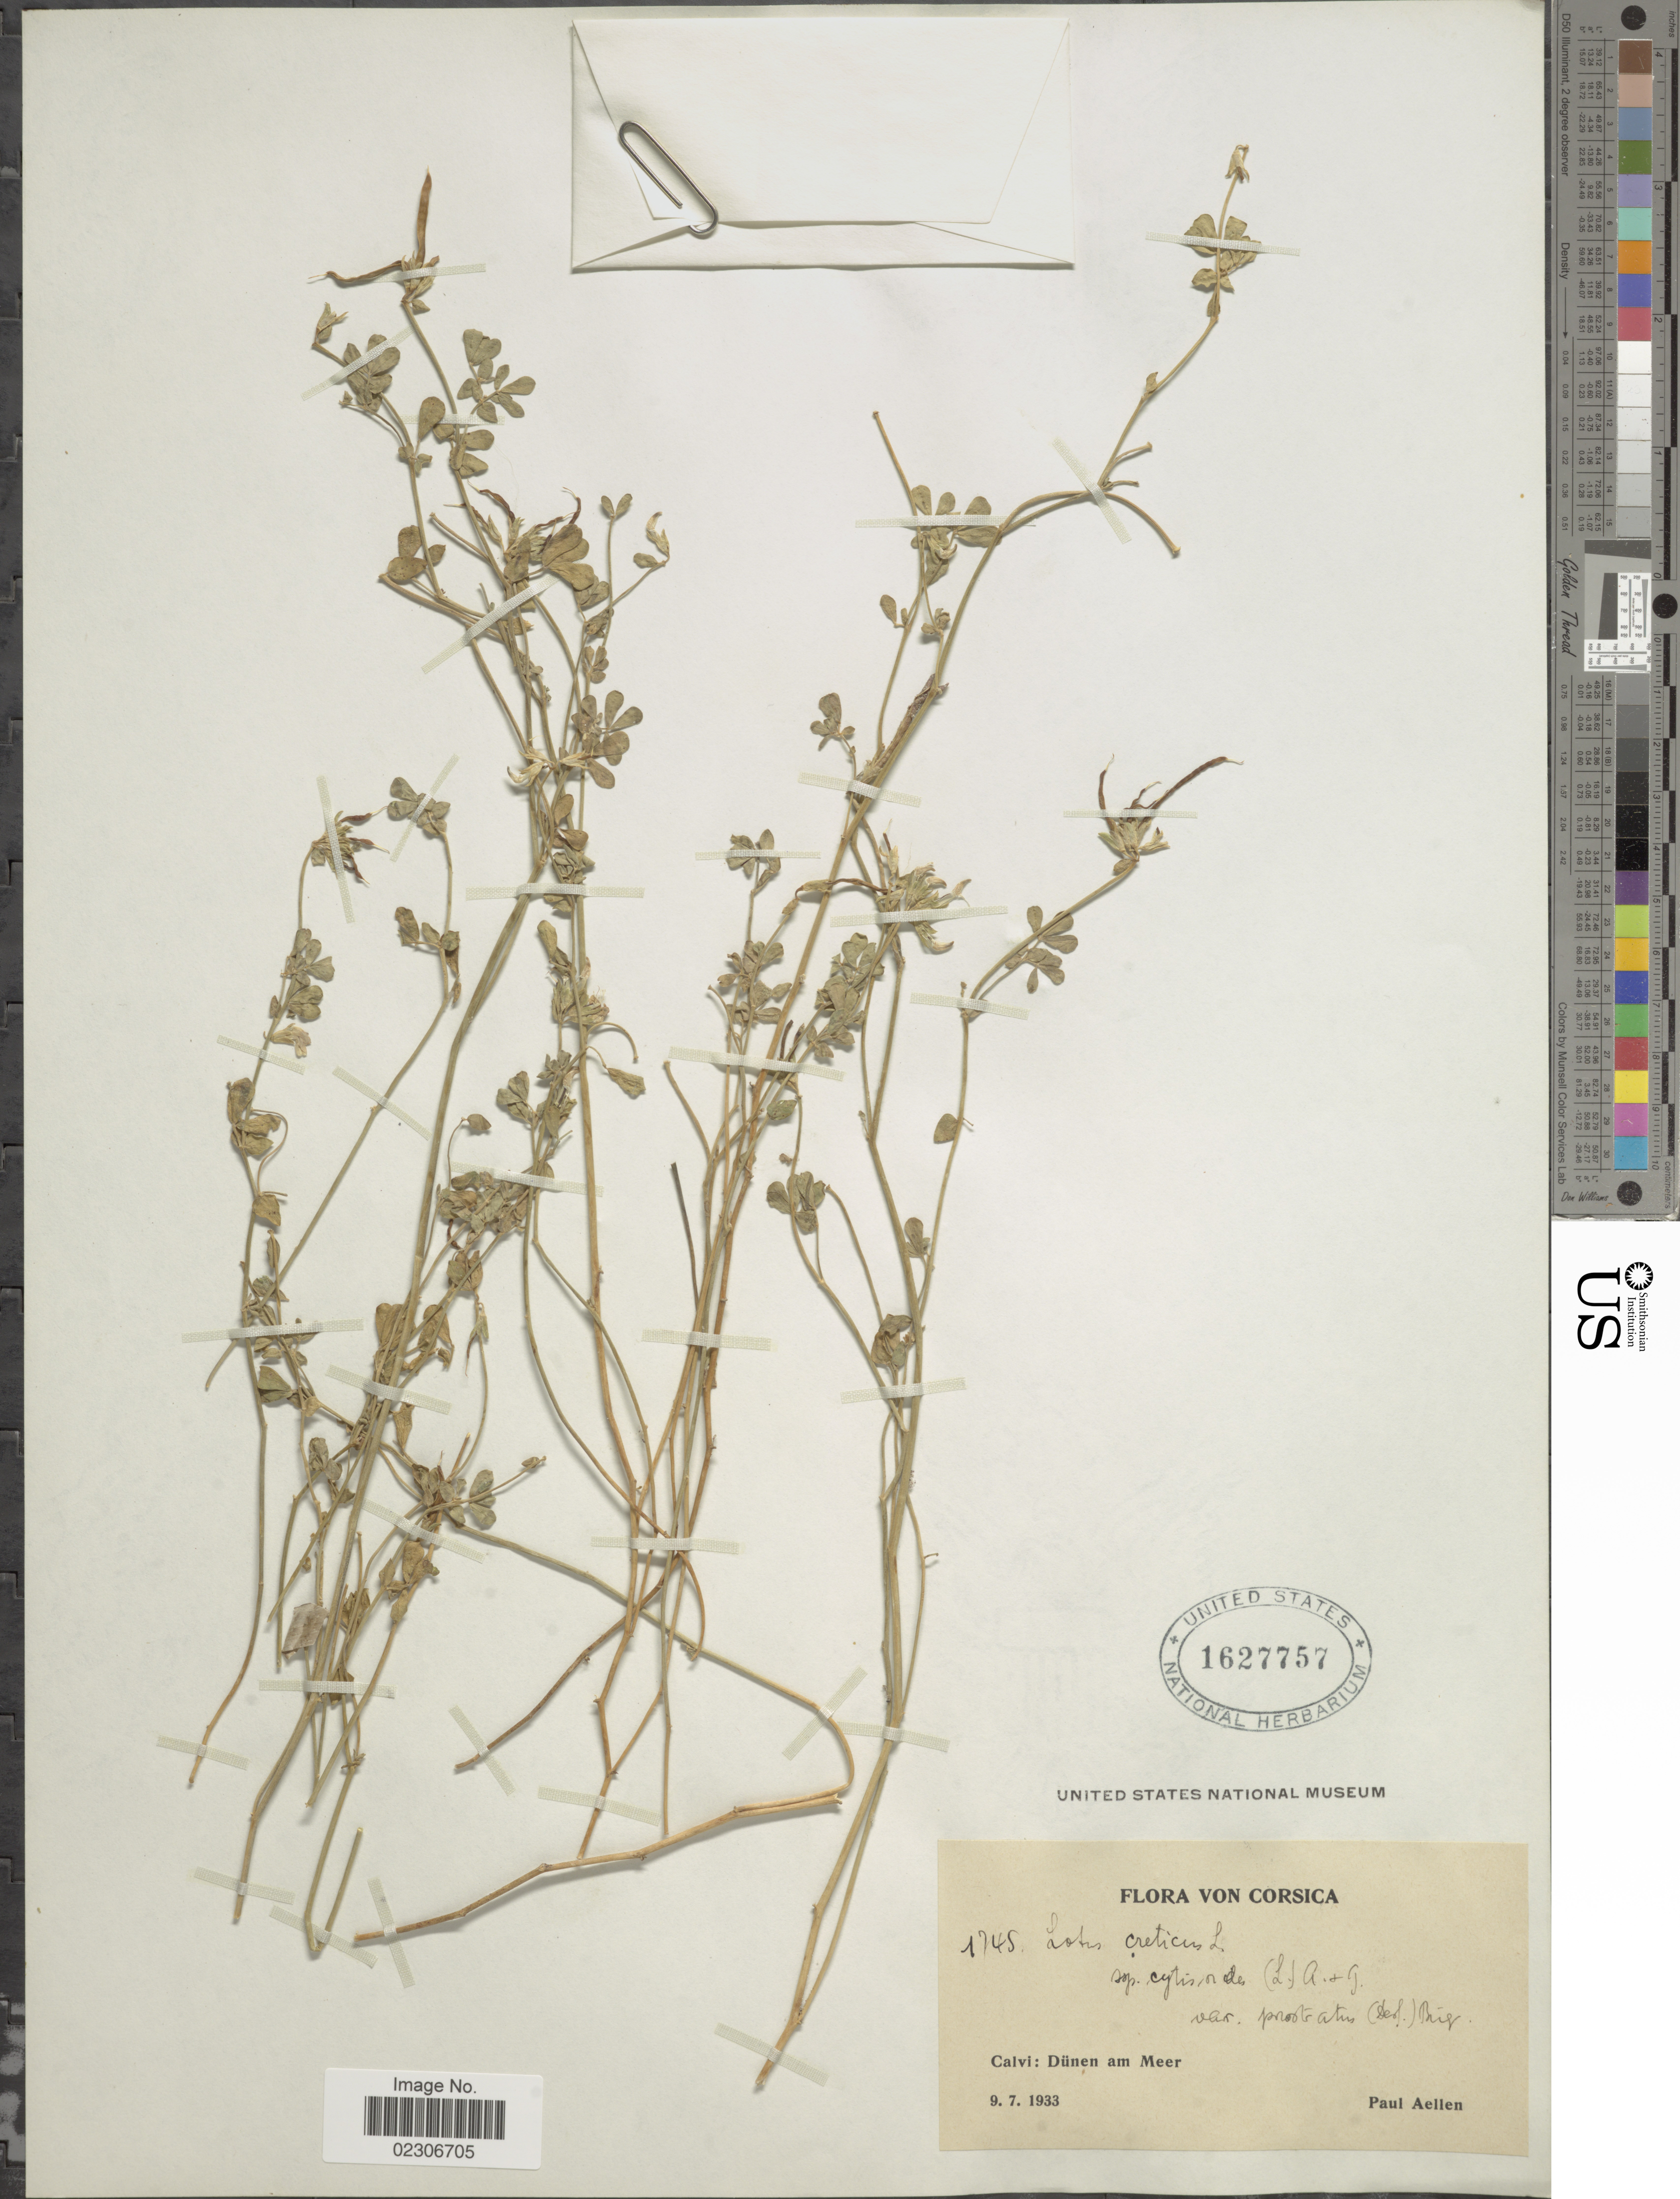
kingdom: Plantae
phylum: Tracheophyta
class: Magnoliopsida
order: Fabales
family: Fabaceae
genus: Lotus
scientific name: Lotus creticus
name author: L.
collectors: P. Aellen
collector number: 1745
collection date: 1933-07-09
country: France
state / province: Corsica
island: Corse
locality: Calvi: Dünen am Meer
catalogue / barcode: US 1627757